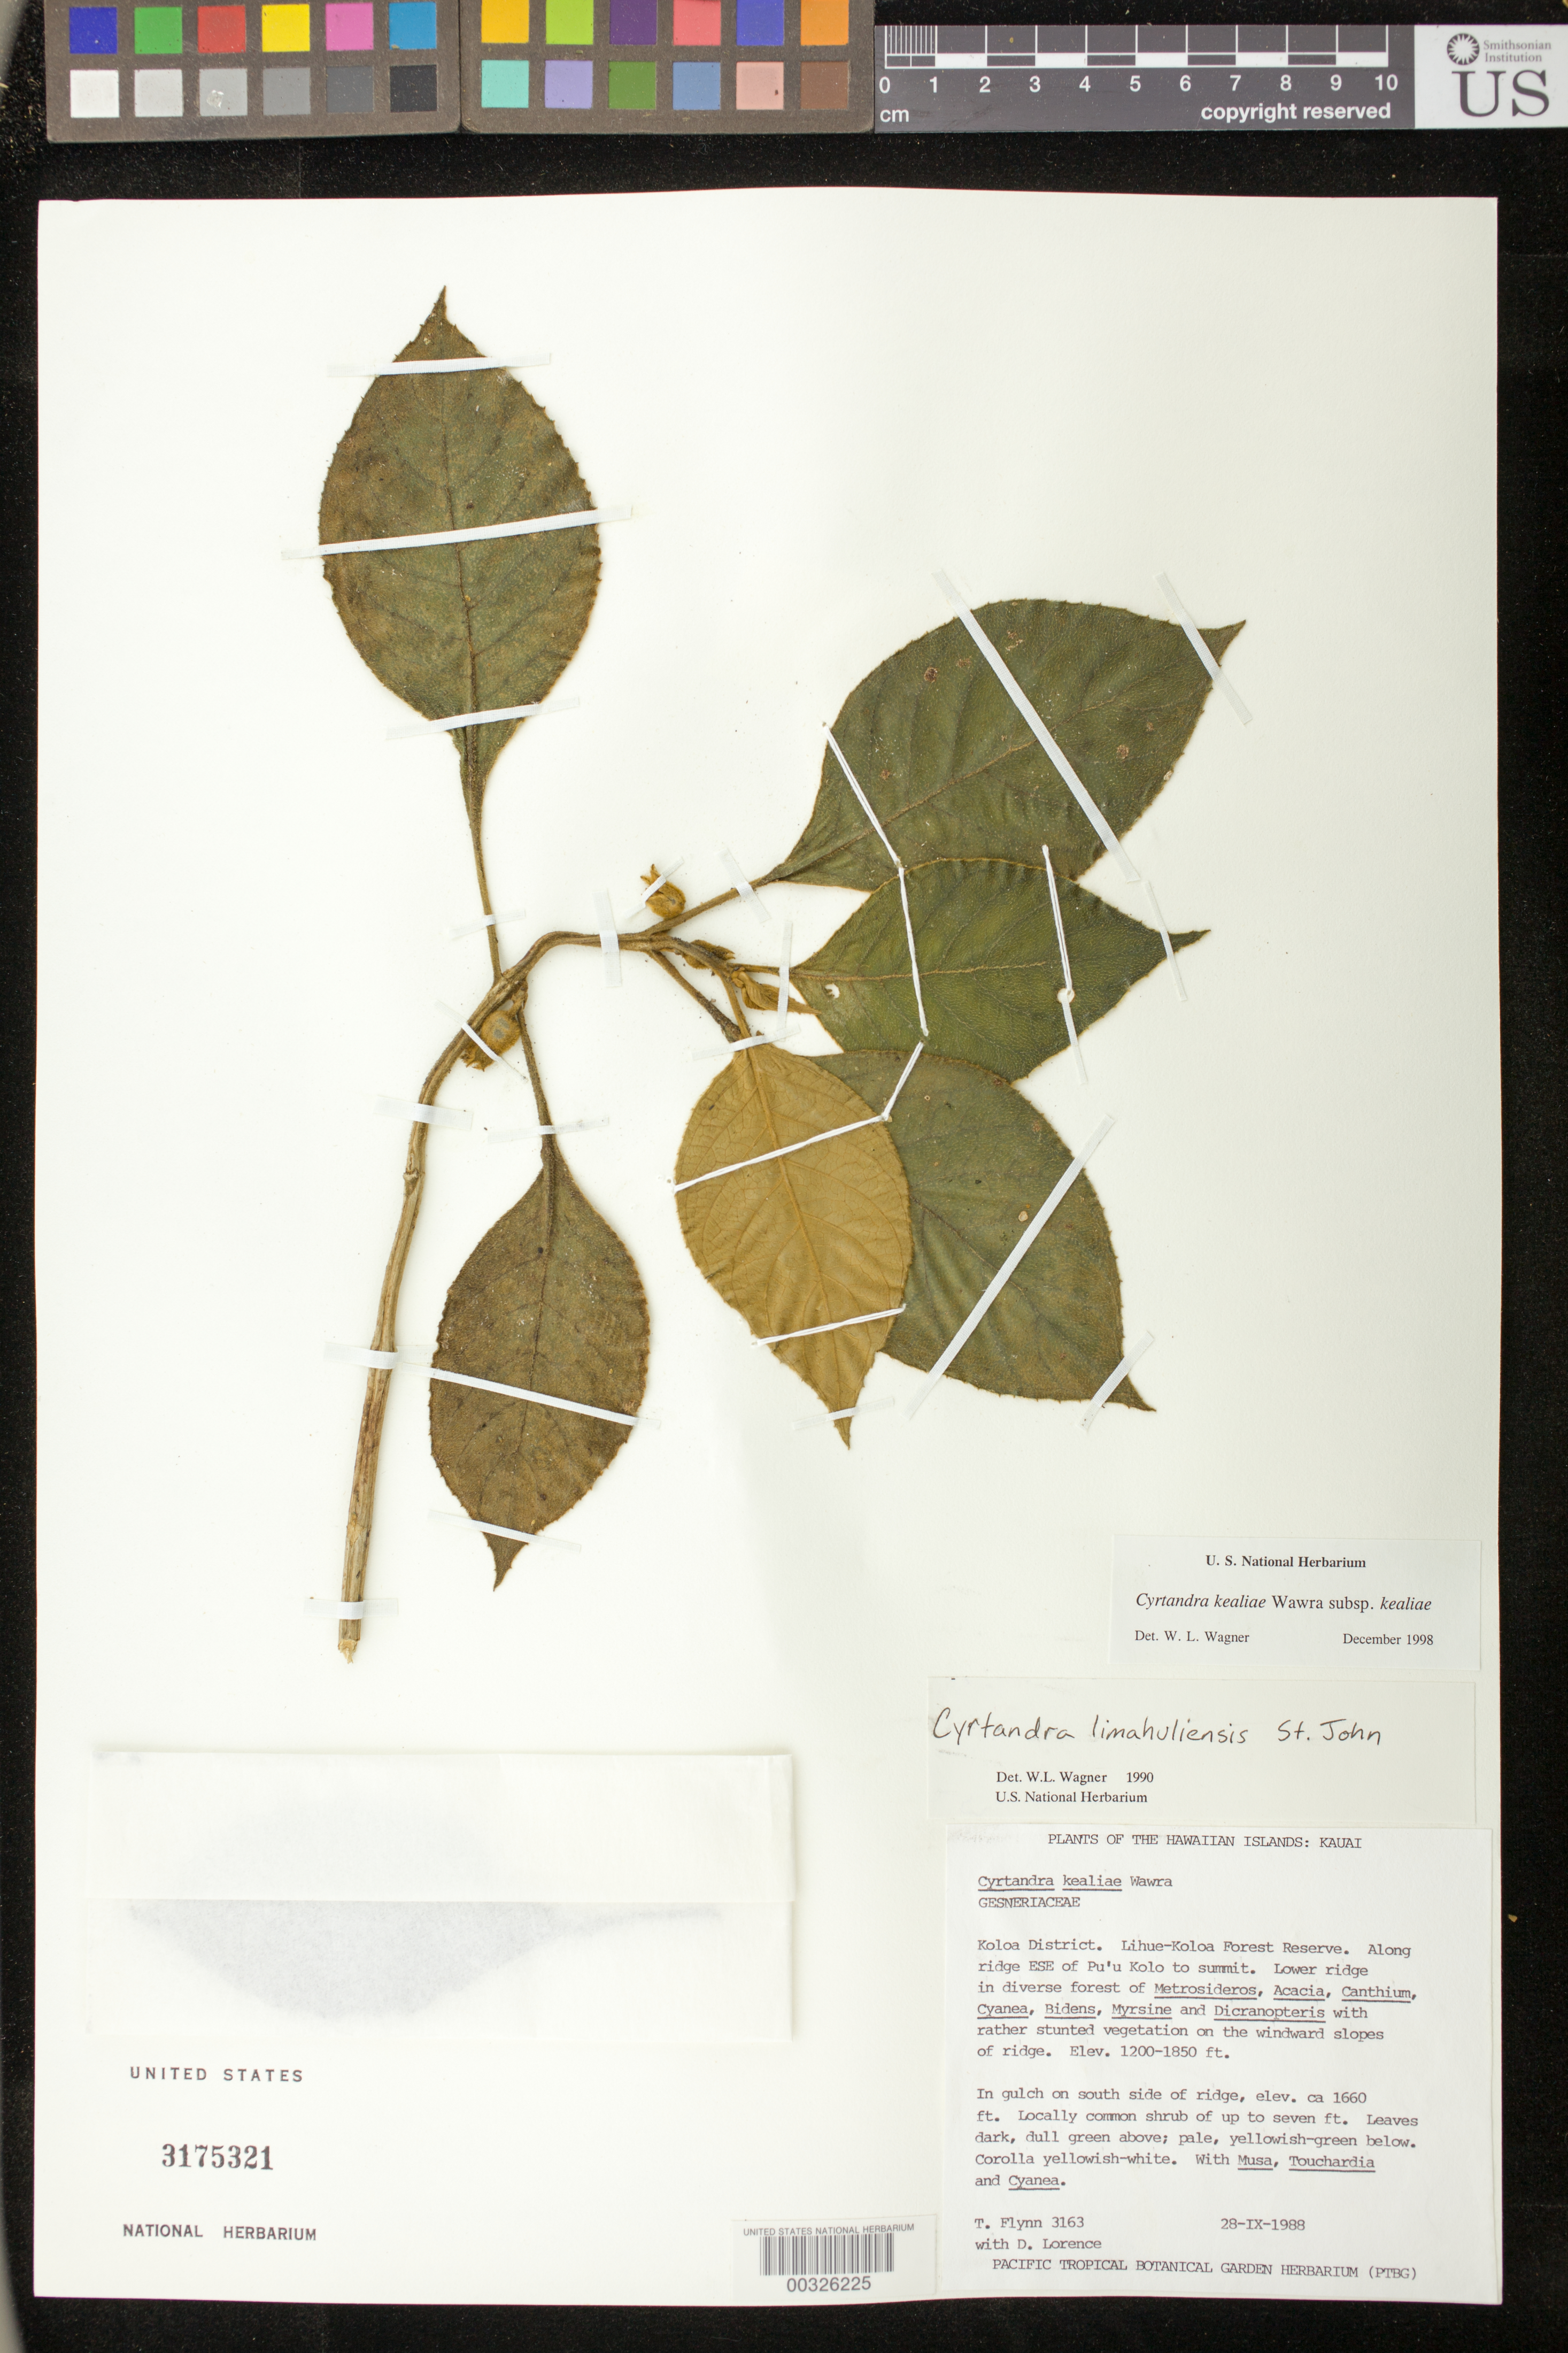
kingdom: Plantae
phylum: Tracheophyta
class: Magnoliopsida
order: Lamiales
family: Gesneriaceae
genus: Cyrtandra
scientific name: Cyrtandra kealiae subsp. kealiae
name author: Wawra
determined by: Wagner, W. L., (BOT), Smithsonian Institution - National Museum of Natural History (UNITED STATES)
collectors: T. W. Flynn & D. Lorence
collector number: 3163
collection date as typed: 28 Sep 1988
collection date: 1988-09-28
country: United States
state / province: Hawaii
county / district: Kauai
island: Kaua'i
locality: Lihue-Koloa Forest Reserve. Along ridge ESE of PU'u Kolo to summit. In gulch on south side of ridge.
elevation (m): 366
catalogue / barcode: US 3175321